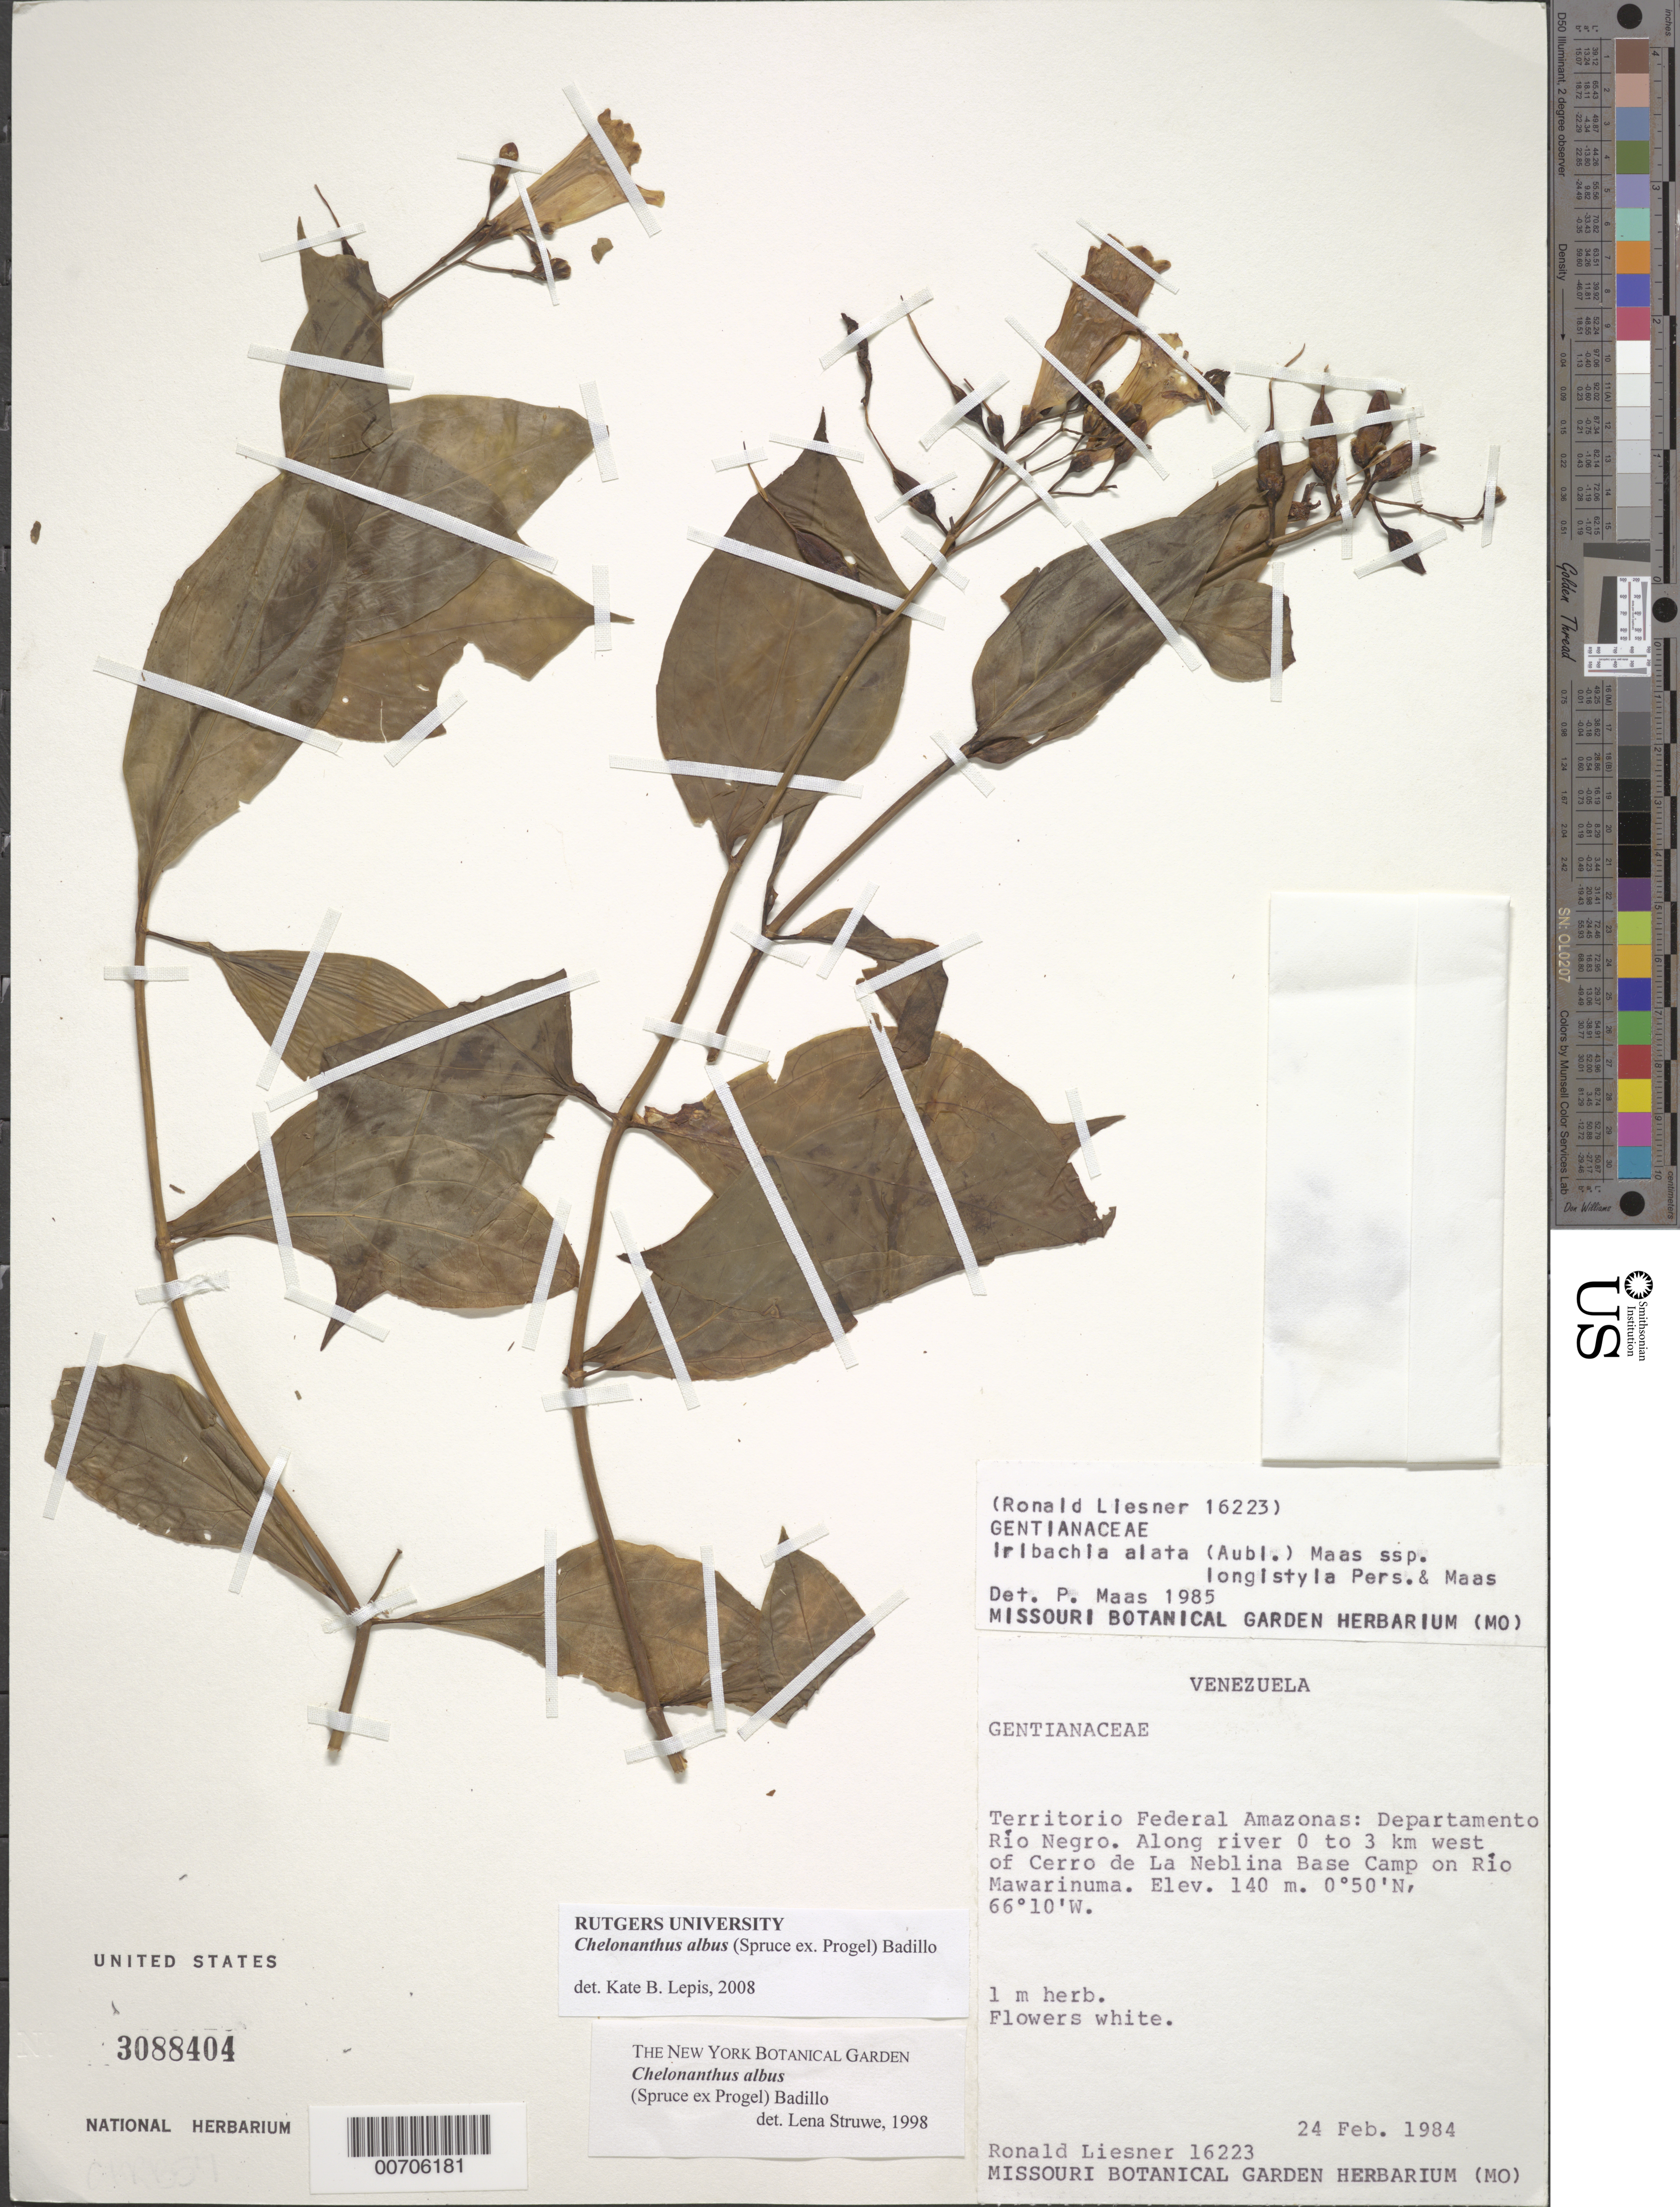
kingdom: Plantae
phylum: Tracheophyta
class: Magnoliopsida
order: Gentianales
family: Gentianaceae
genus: Chelonanthus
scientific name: Chelonanthus albus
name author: (Spruce ex Progel) V.M. Badillo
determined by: Struwe, L.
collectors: R. L. Liesner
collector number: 16223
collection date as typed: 24-Feb-84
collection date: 1984-02-24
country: Venezuela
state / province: Amazonas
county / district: Río Negro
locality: Río Mawarinuma, 0-3 km W of Cerro de La Neblina Base Camp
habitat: Along river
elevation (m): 140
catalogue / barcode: US 3088404